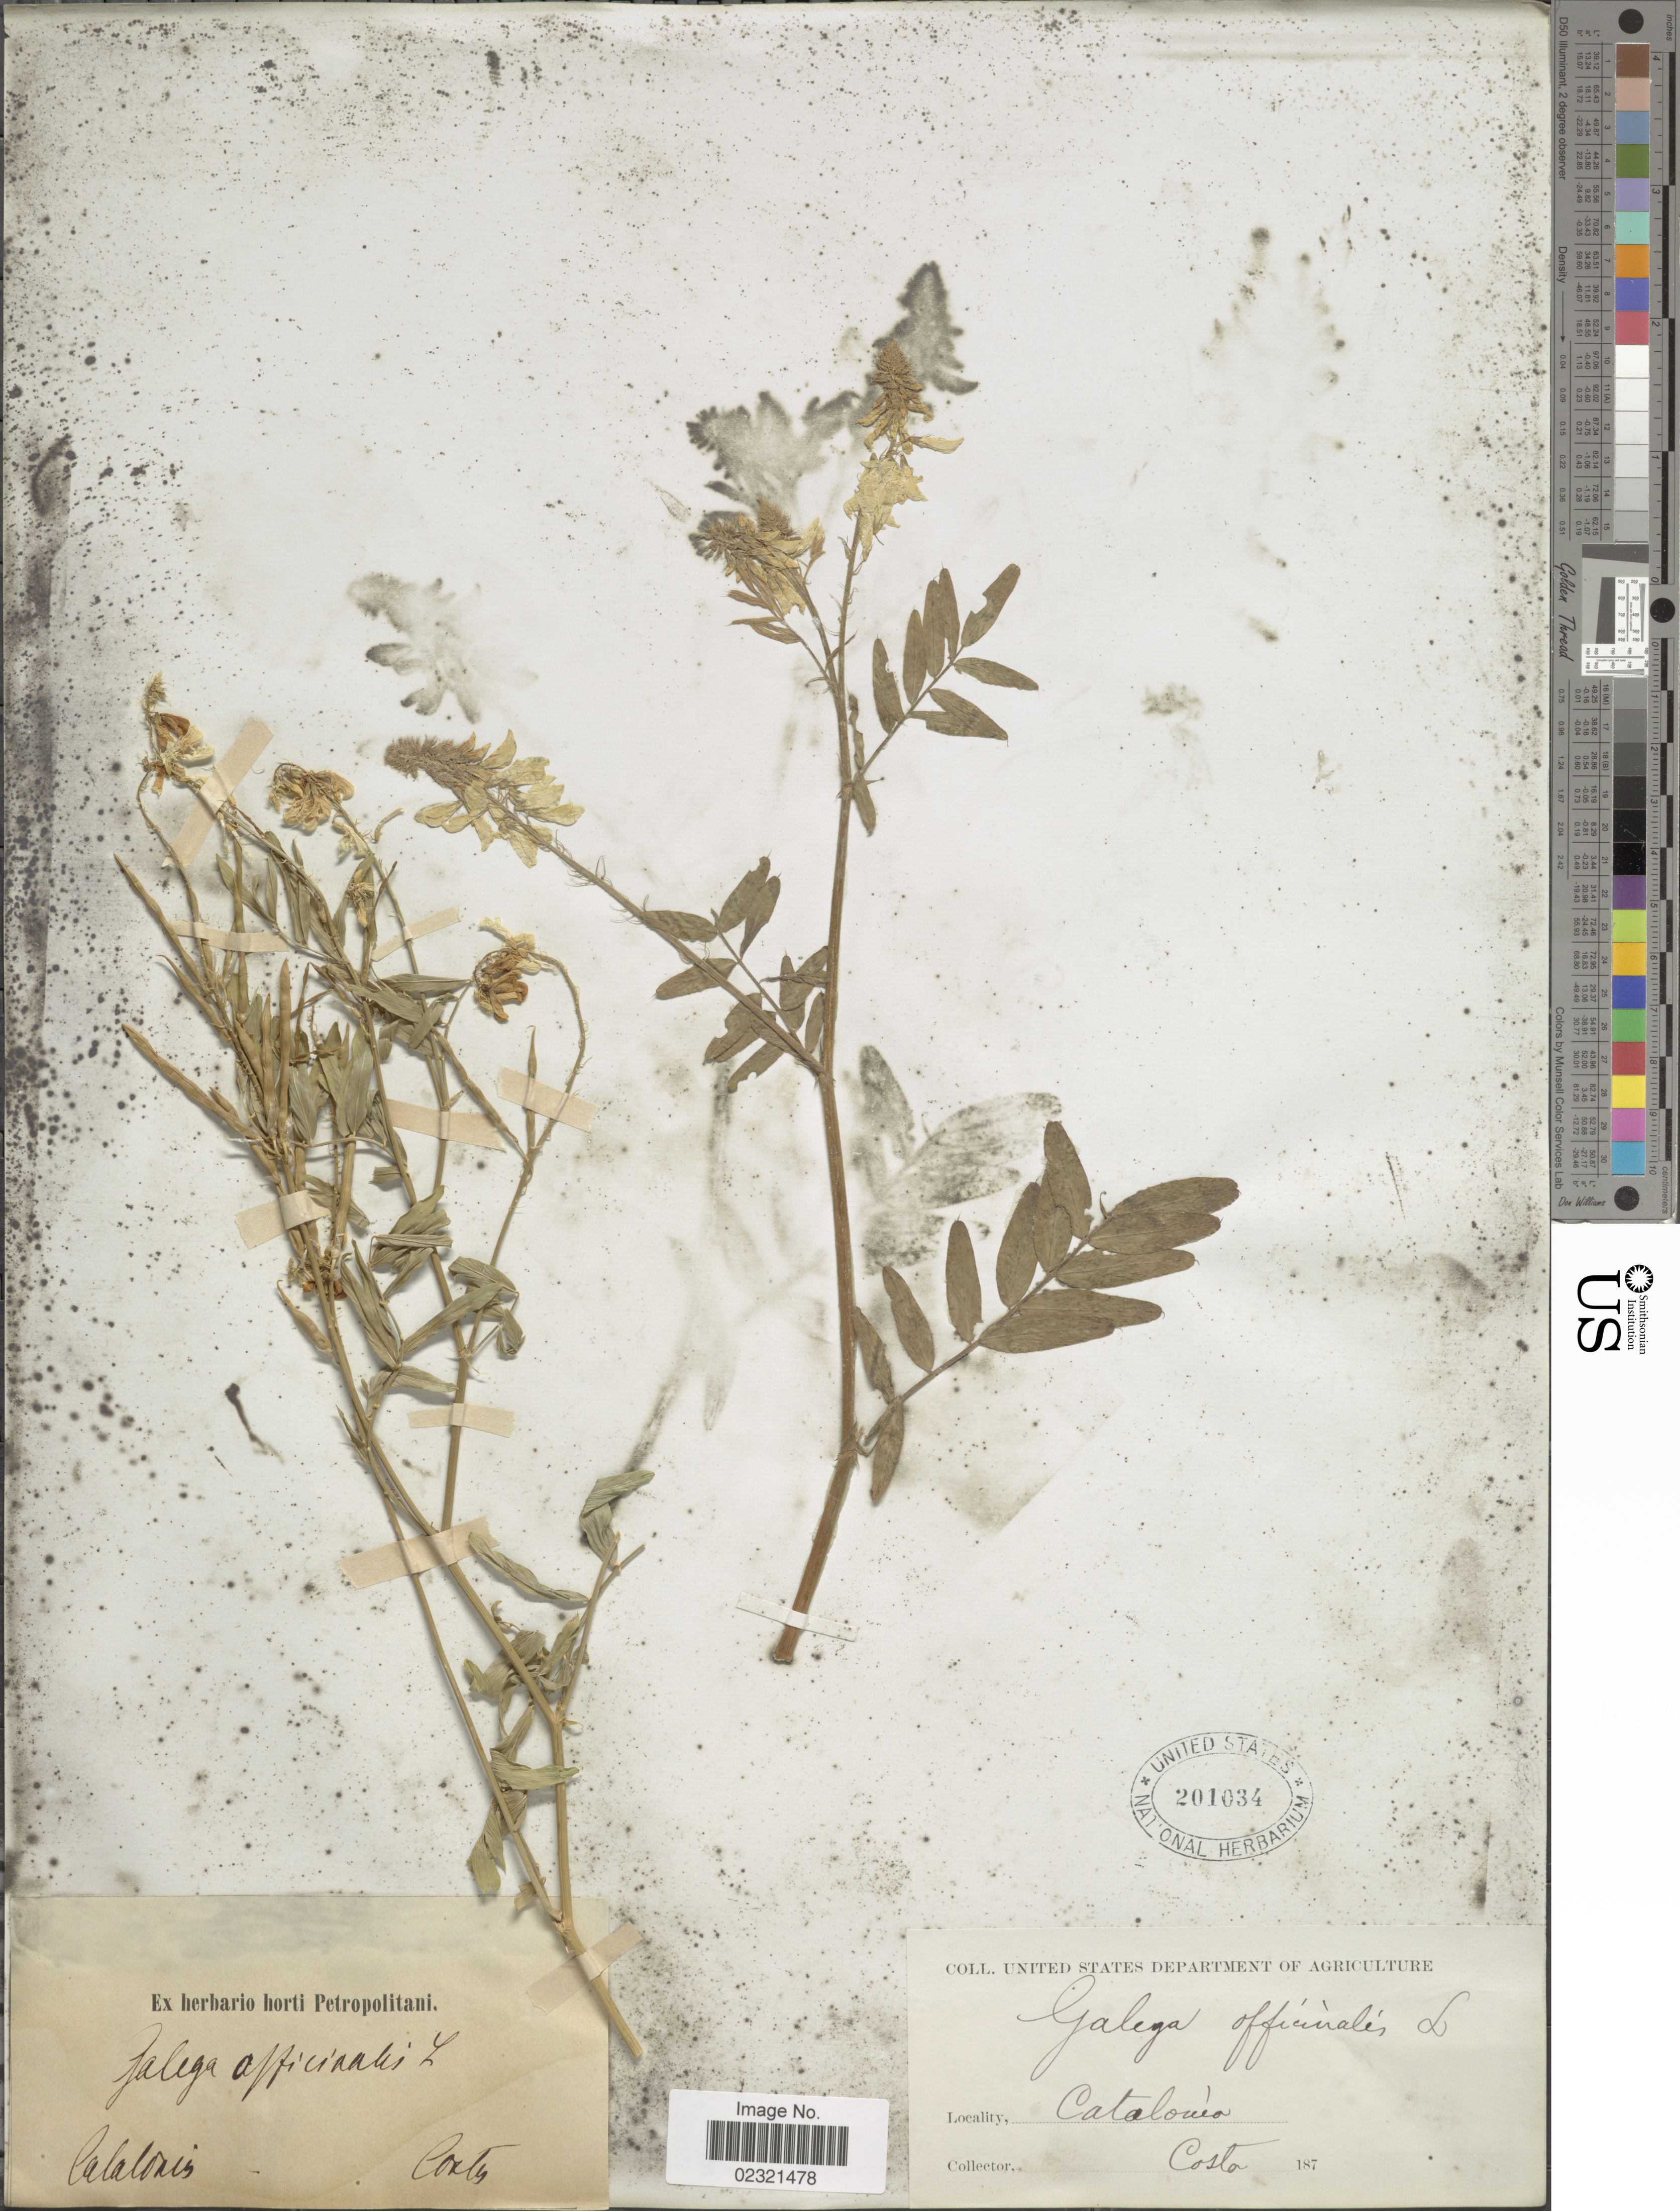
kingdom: Plantae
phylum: Tracheophyta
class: Magnoliopsida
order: Fabales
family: Fabaceae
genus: Galega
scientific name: Galega officinalis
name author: L.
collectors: -. Costa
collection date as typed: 187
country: Spain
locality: Catalonis.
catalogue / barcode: US 201034